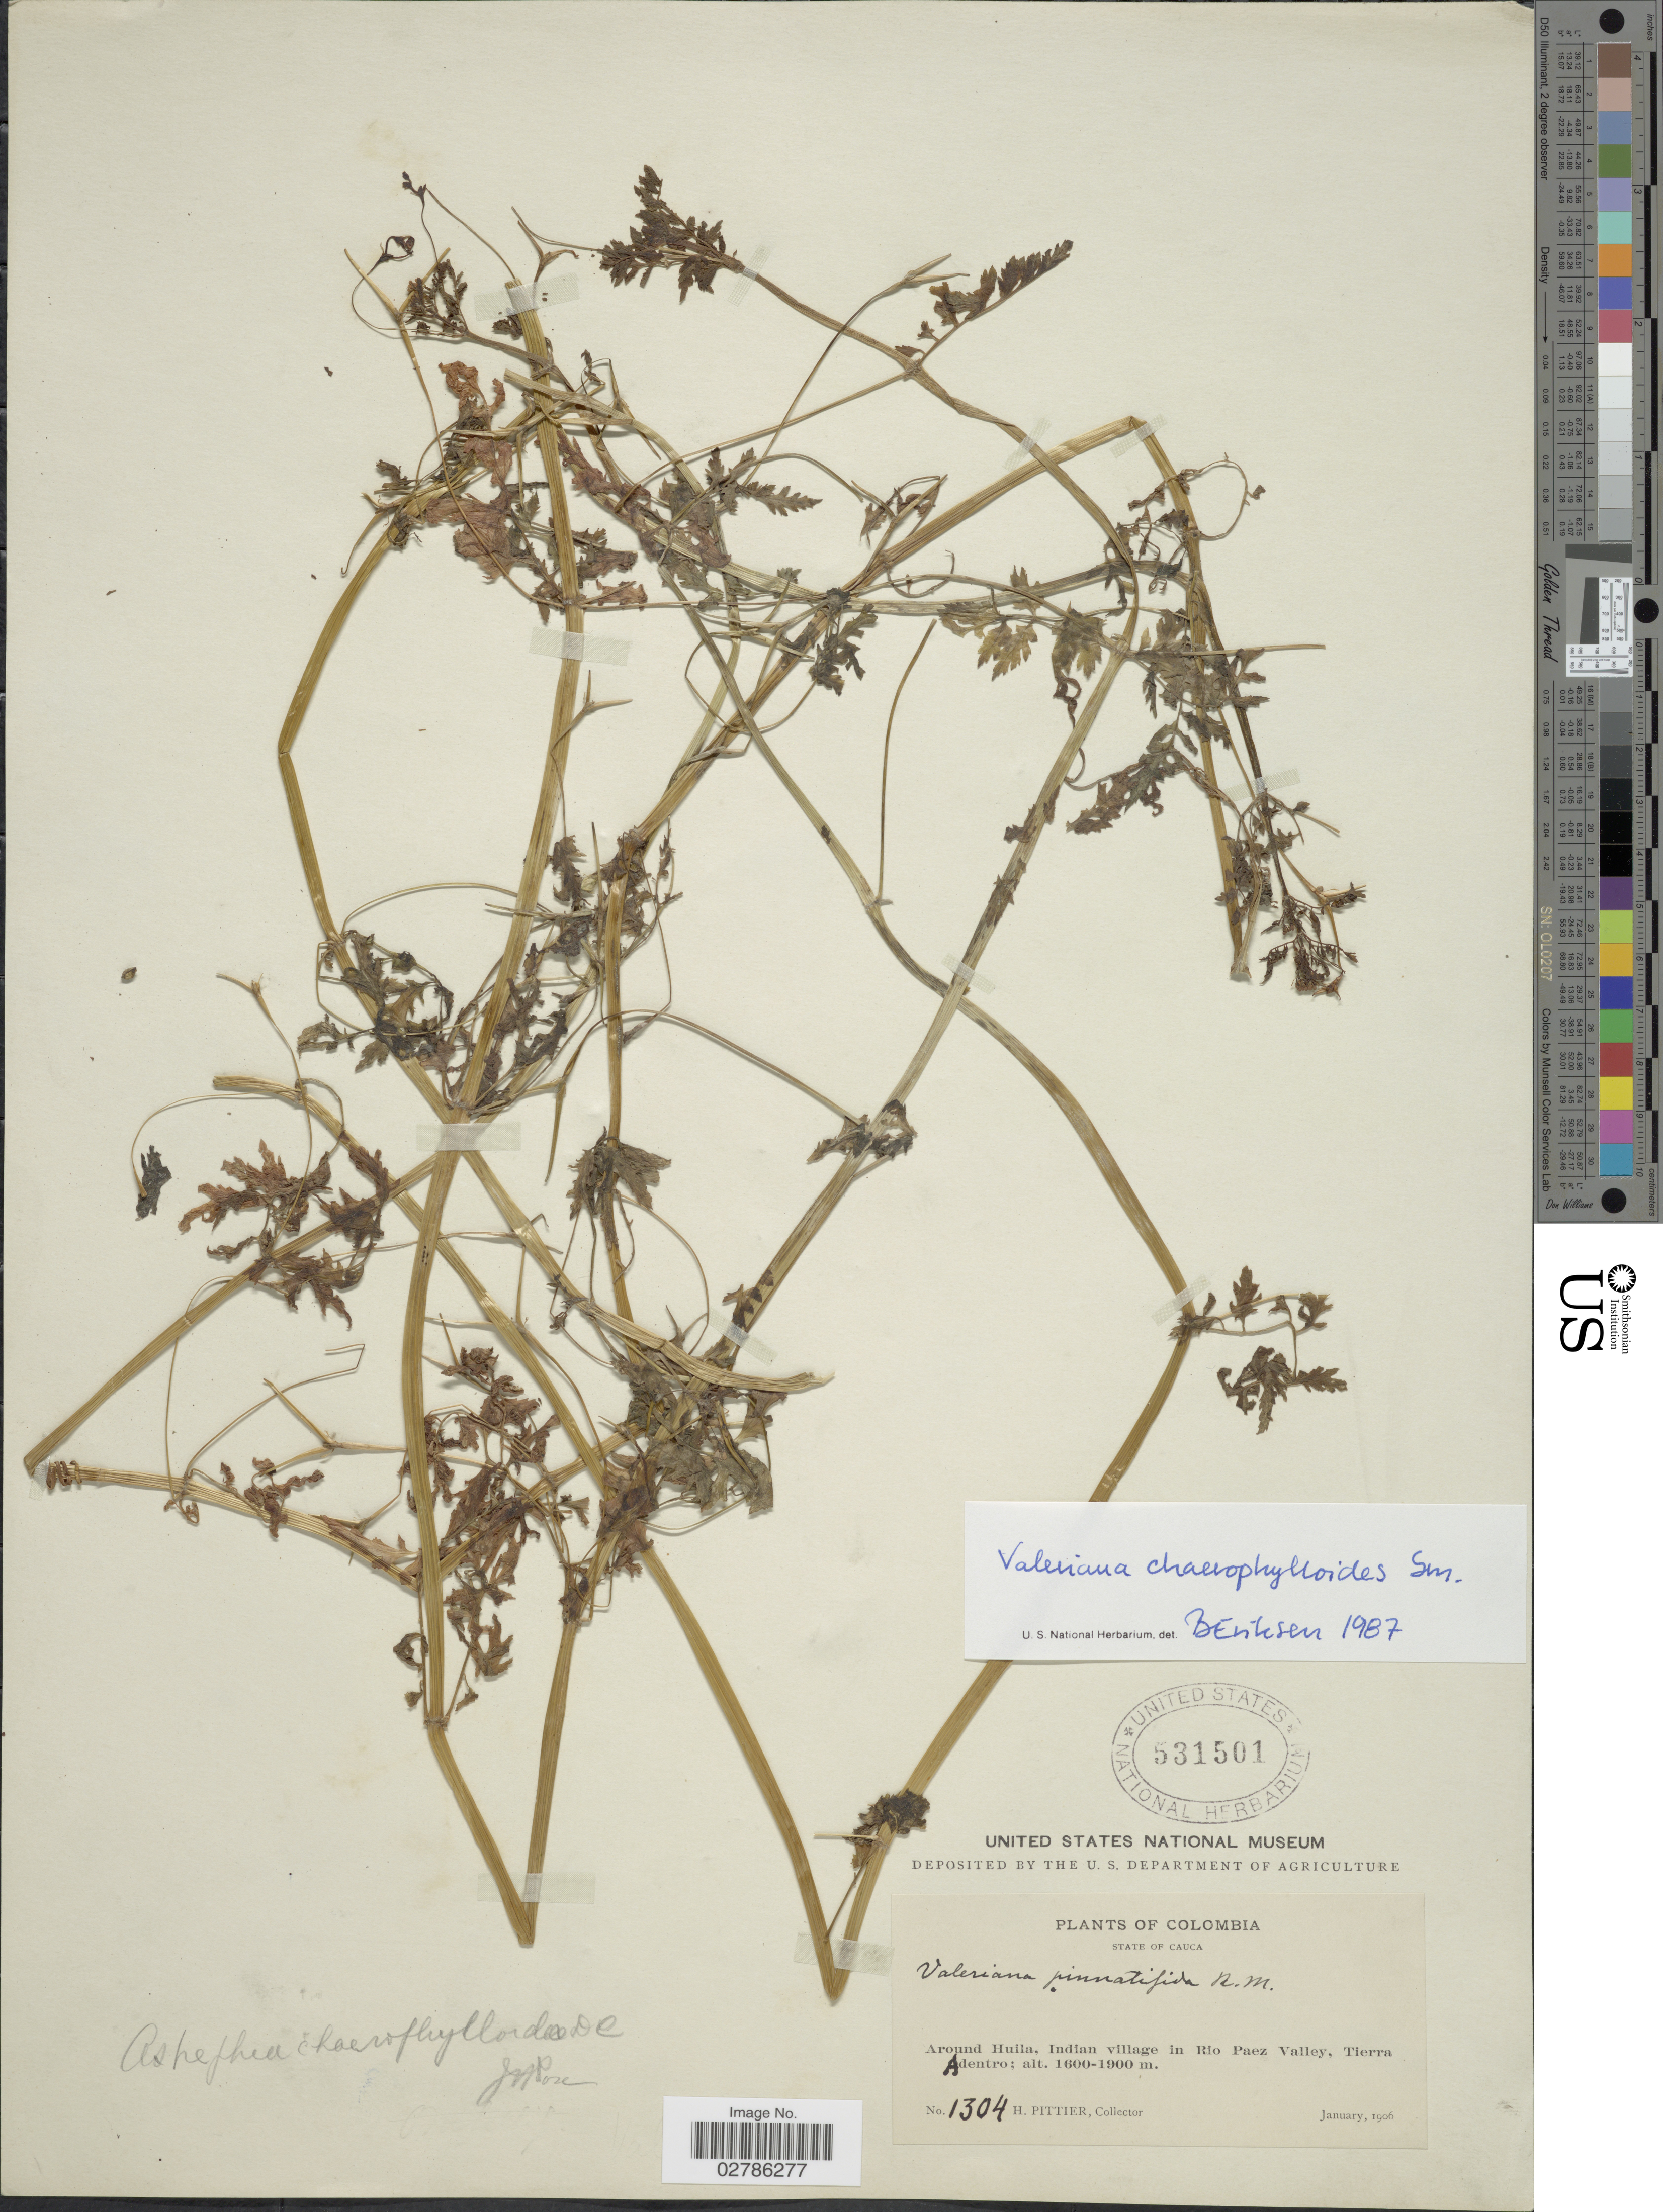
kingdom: Plantae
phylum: Tracheophyta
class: Magnoliopsida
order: Dipsacales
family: Caprifoliaceae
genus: Astrephia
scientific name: Astrephia chaerophylloides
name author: (Sm.) DC.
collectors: H. F. Pittier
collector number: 1304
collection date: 1906-01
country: Colombia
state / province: Cauca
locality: Around Huila, Indian village in Rio Paez Valley, Tierra Adentro.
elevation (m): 1600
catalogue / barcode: US 531501